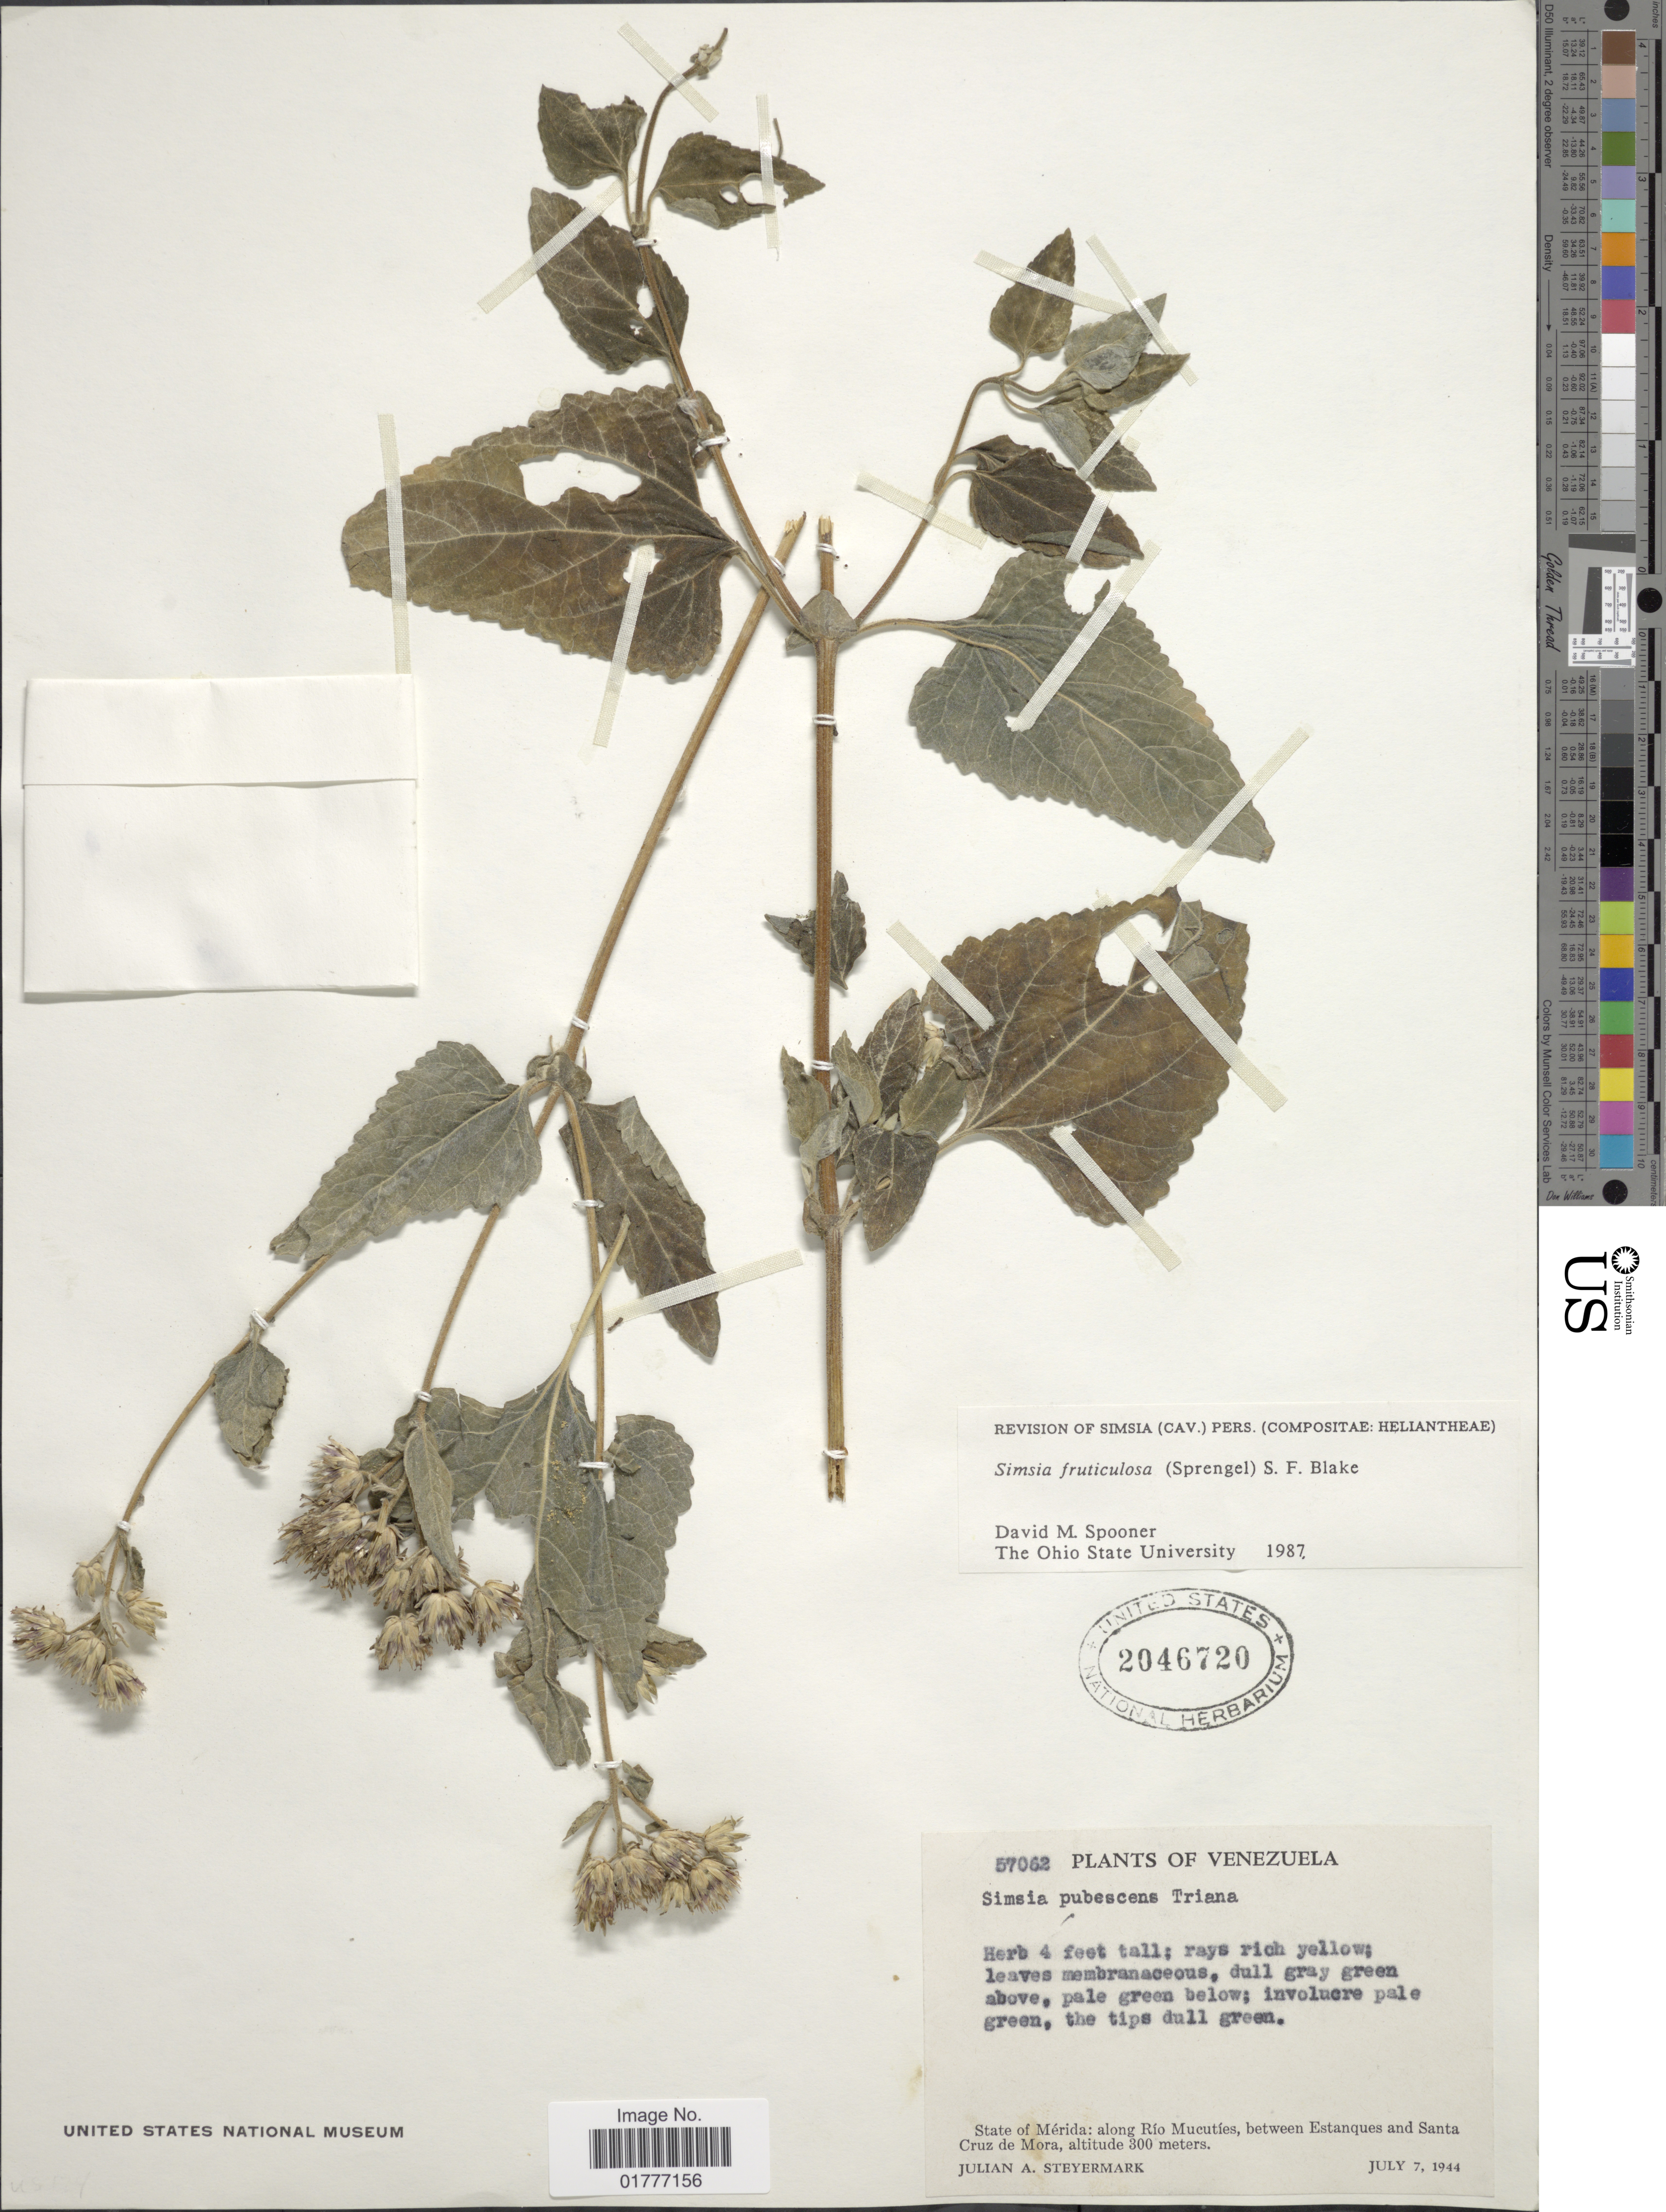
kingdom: Plantae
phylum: Tracheophyta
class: Magnoliopsida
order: Asterales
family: Asteraceae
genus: Simsia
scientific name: Simsia fruticulosa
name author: (Spreng.) S.F. Blake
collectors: J. Steyermark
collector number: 57062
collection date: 1944-07-07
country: Venezuela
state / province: Mérida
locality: Along Río Mucutíes, between Estanques and Santa Cruz de Mora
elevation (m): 300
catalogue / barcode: US 2046720